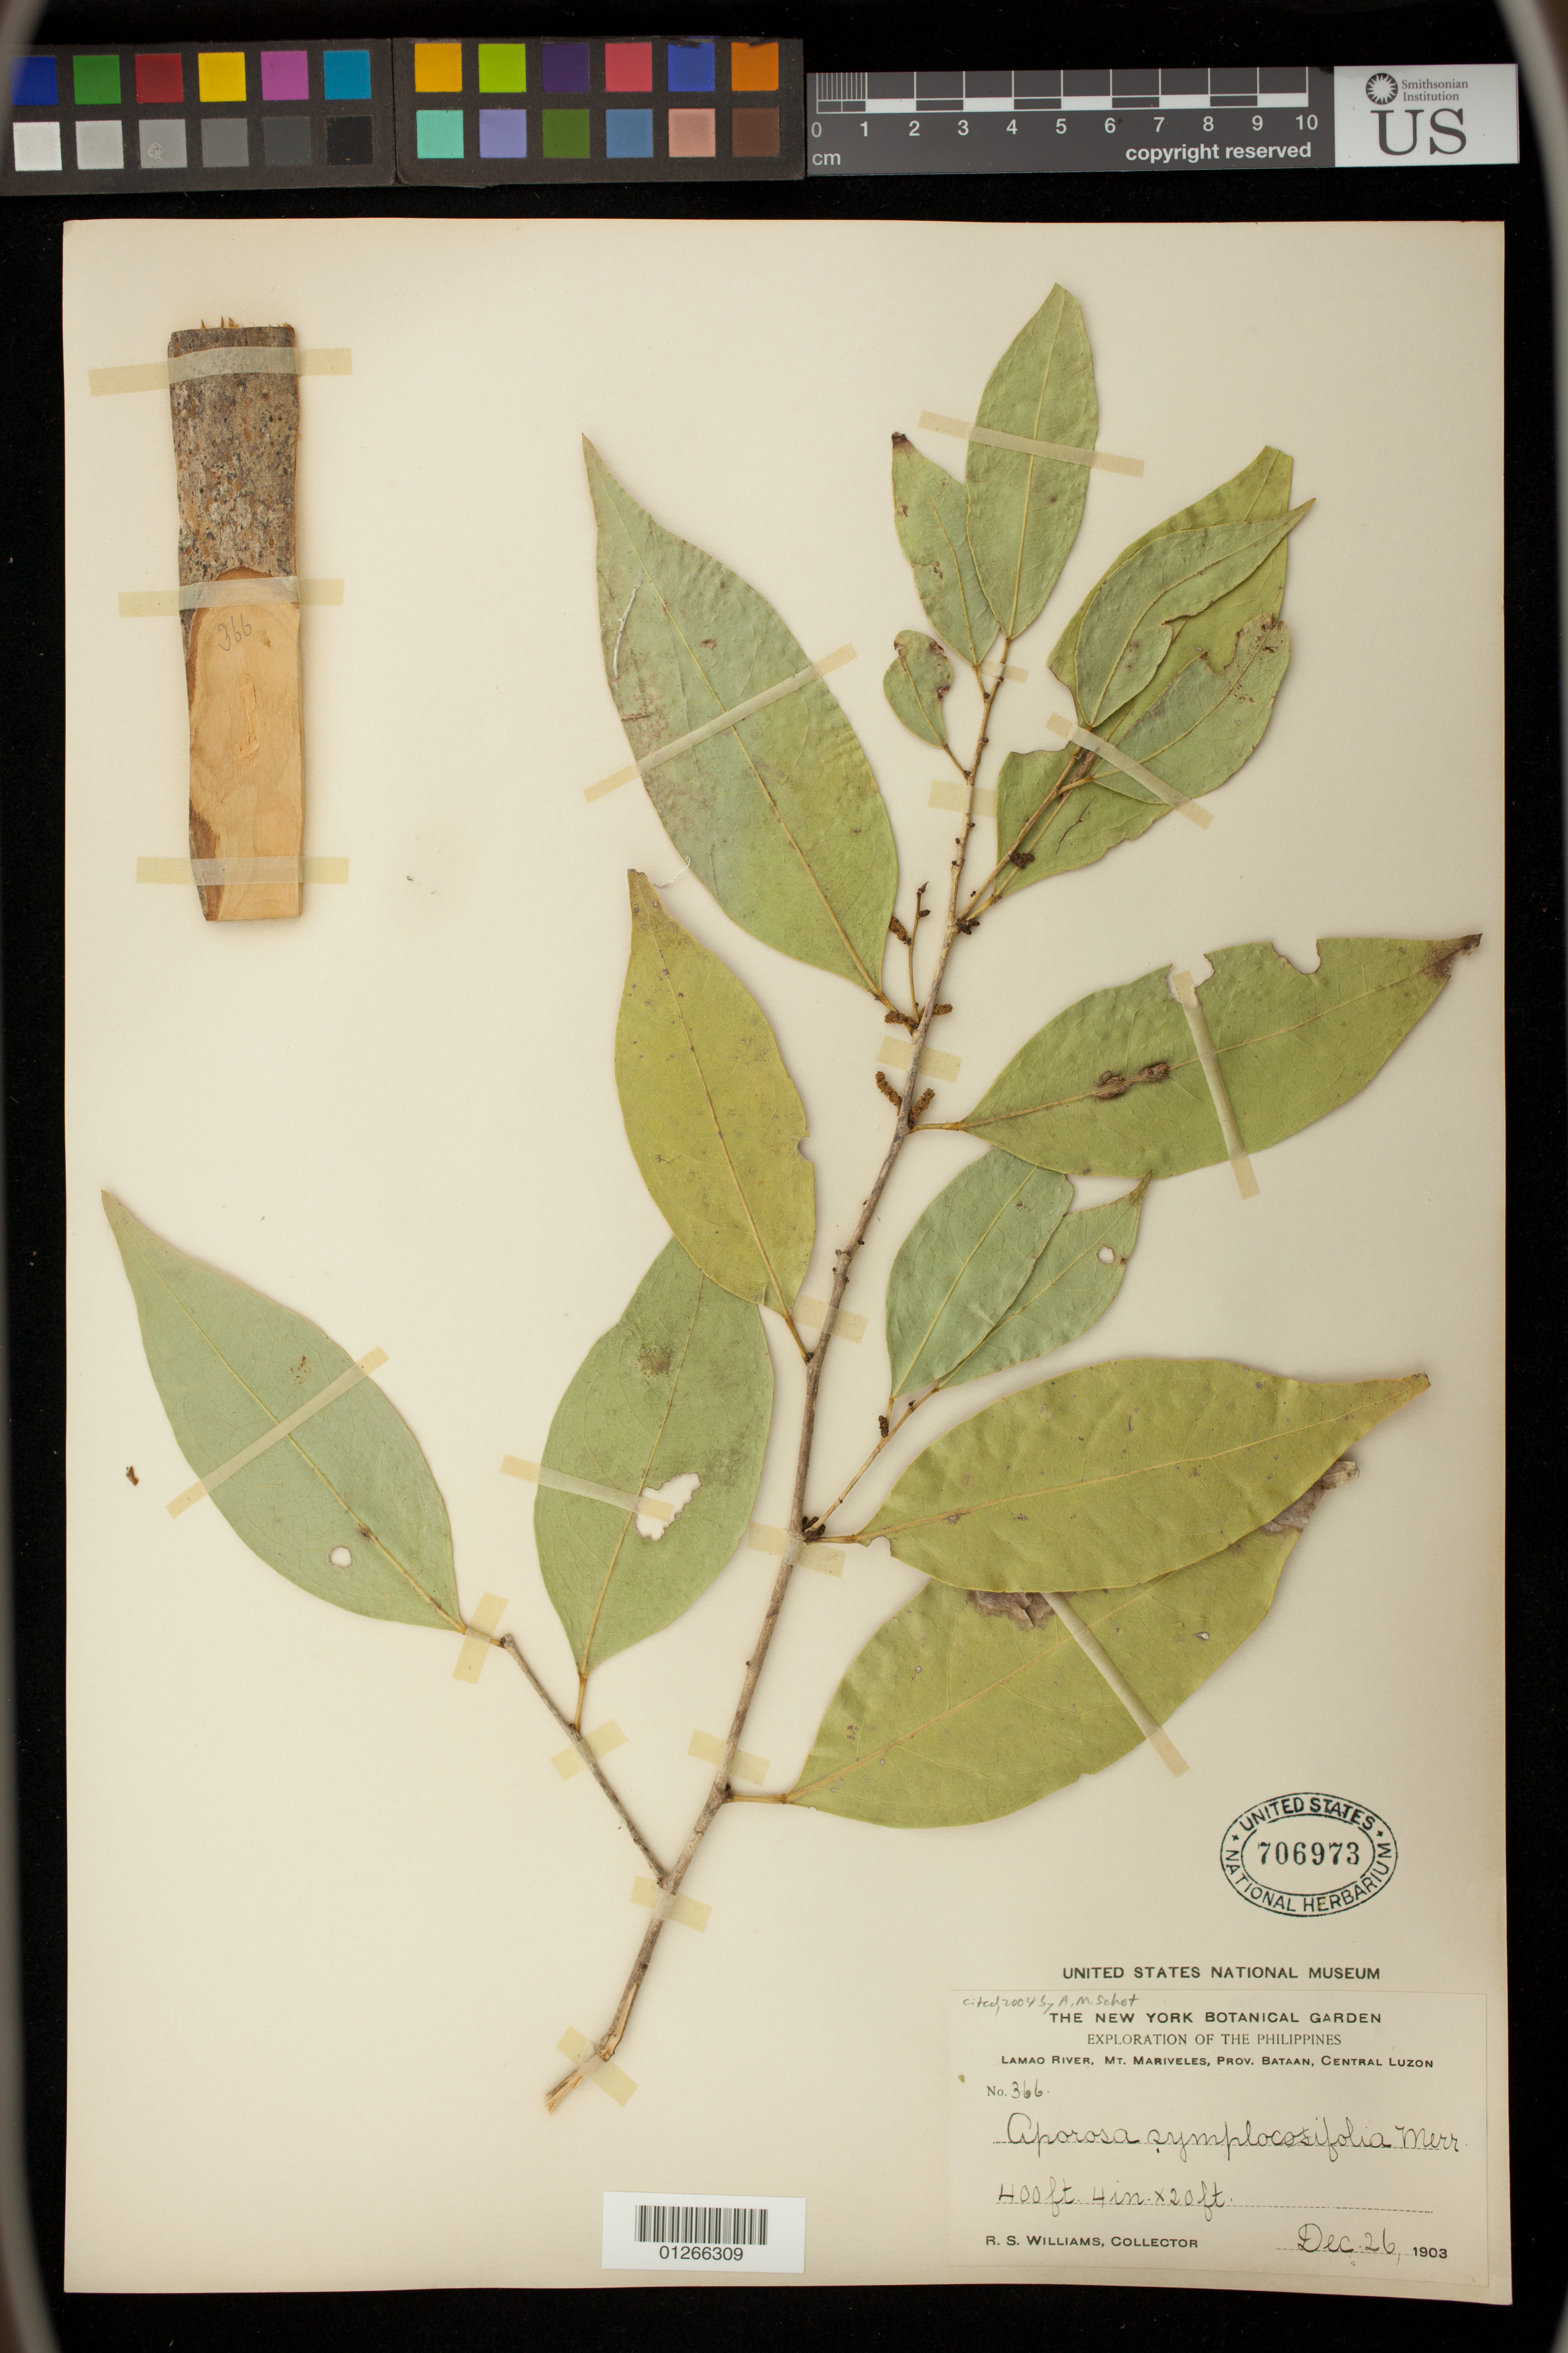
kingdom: Plantae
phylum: Tracheophyta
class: Magnoliopsida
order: Malpighiales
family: Phyllanthaceae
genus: Aporosa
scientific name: Aporosa symplocifolia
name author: Merr.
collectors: R. S. Williams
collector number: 366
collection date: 1903-12-26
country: Philippines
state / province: Central Luzon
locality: Lamao River, Mt. Mariveles, Prov. Bataan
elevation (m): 122